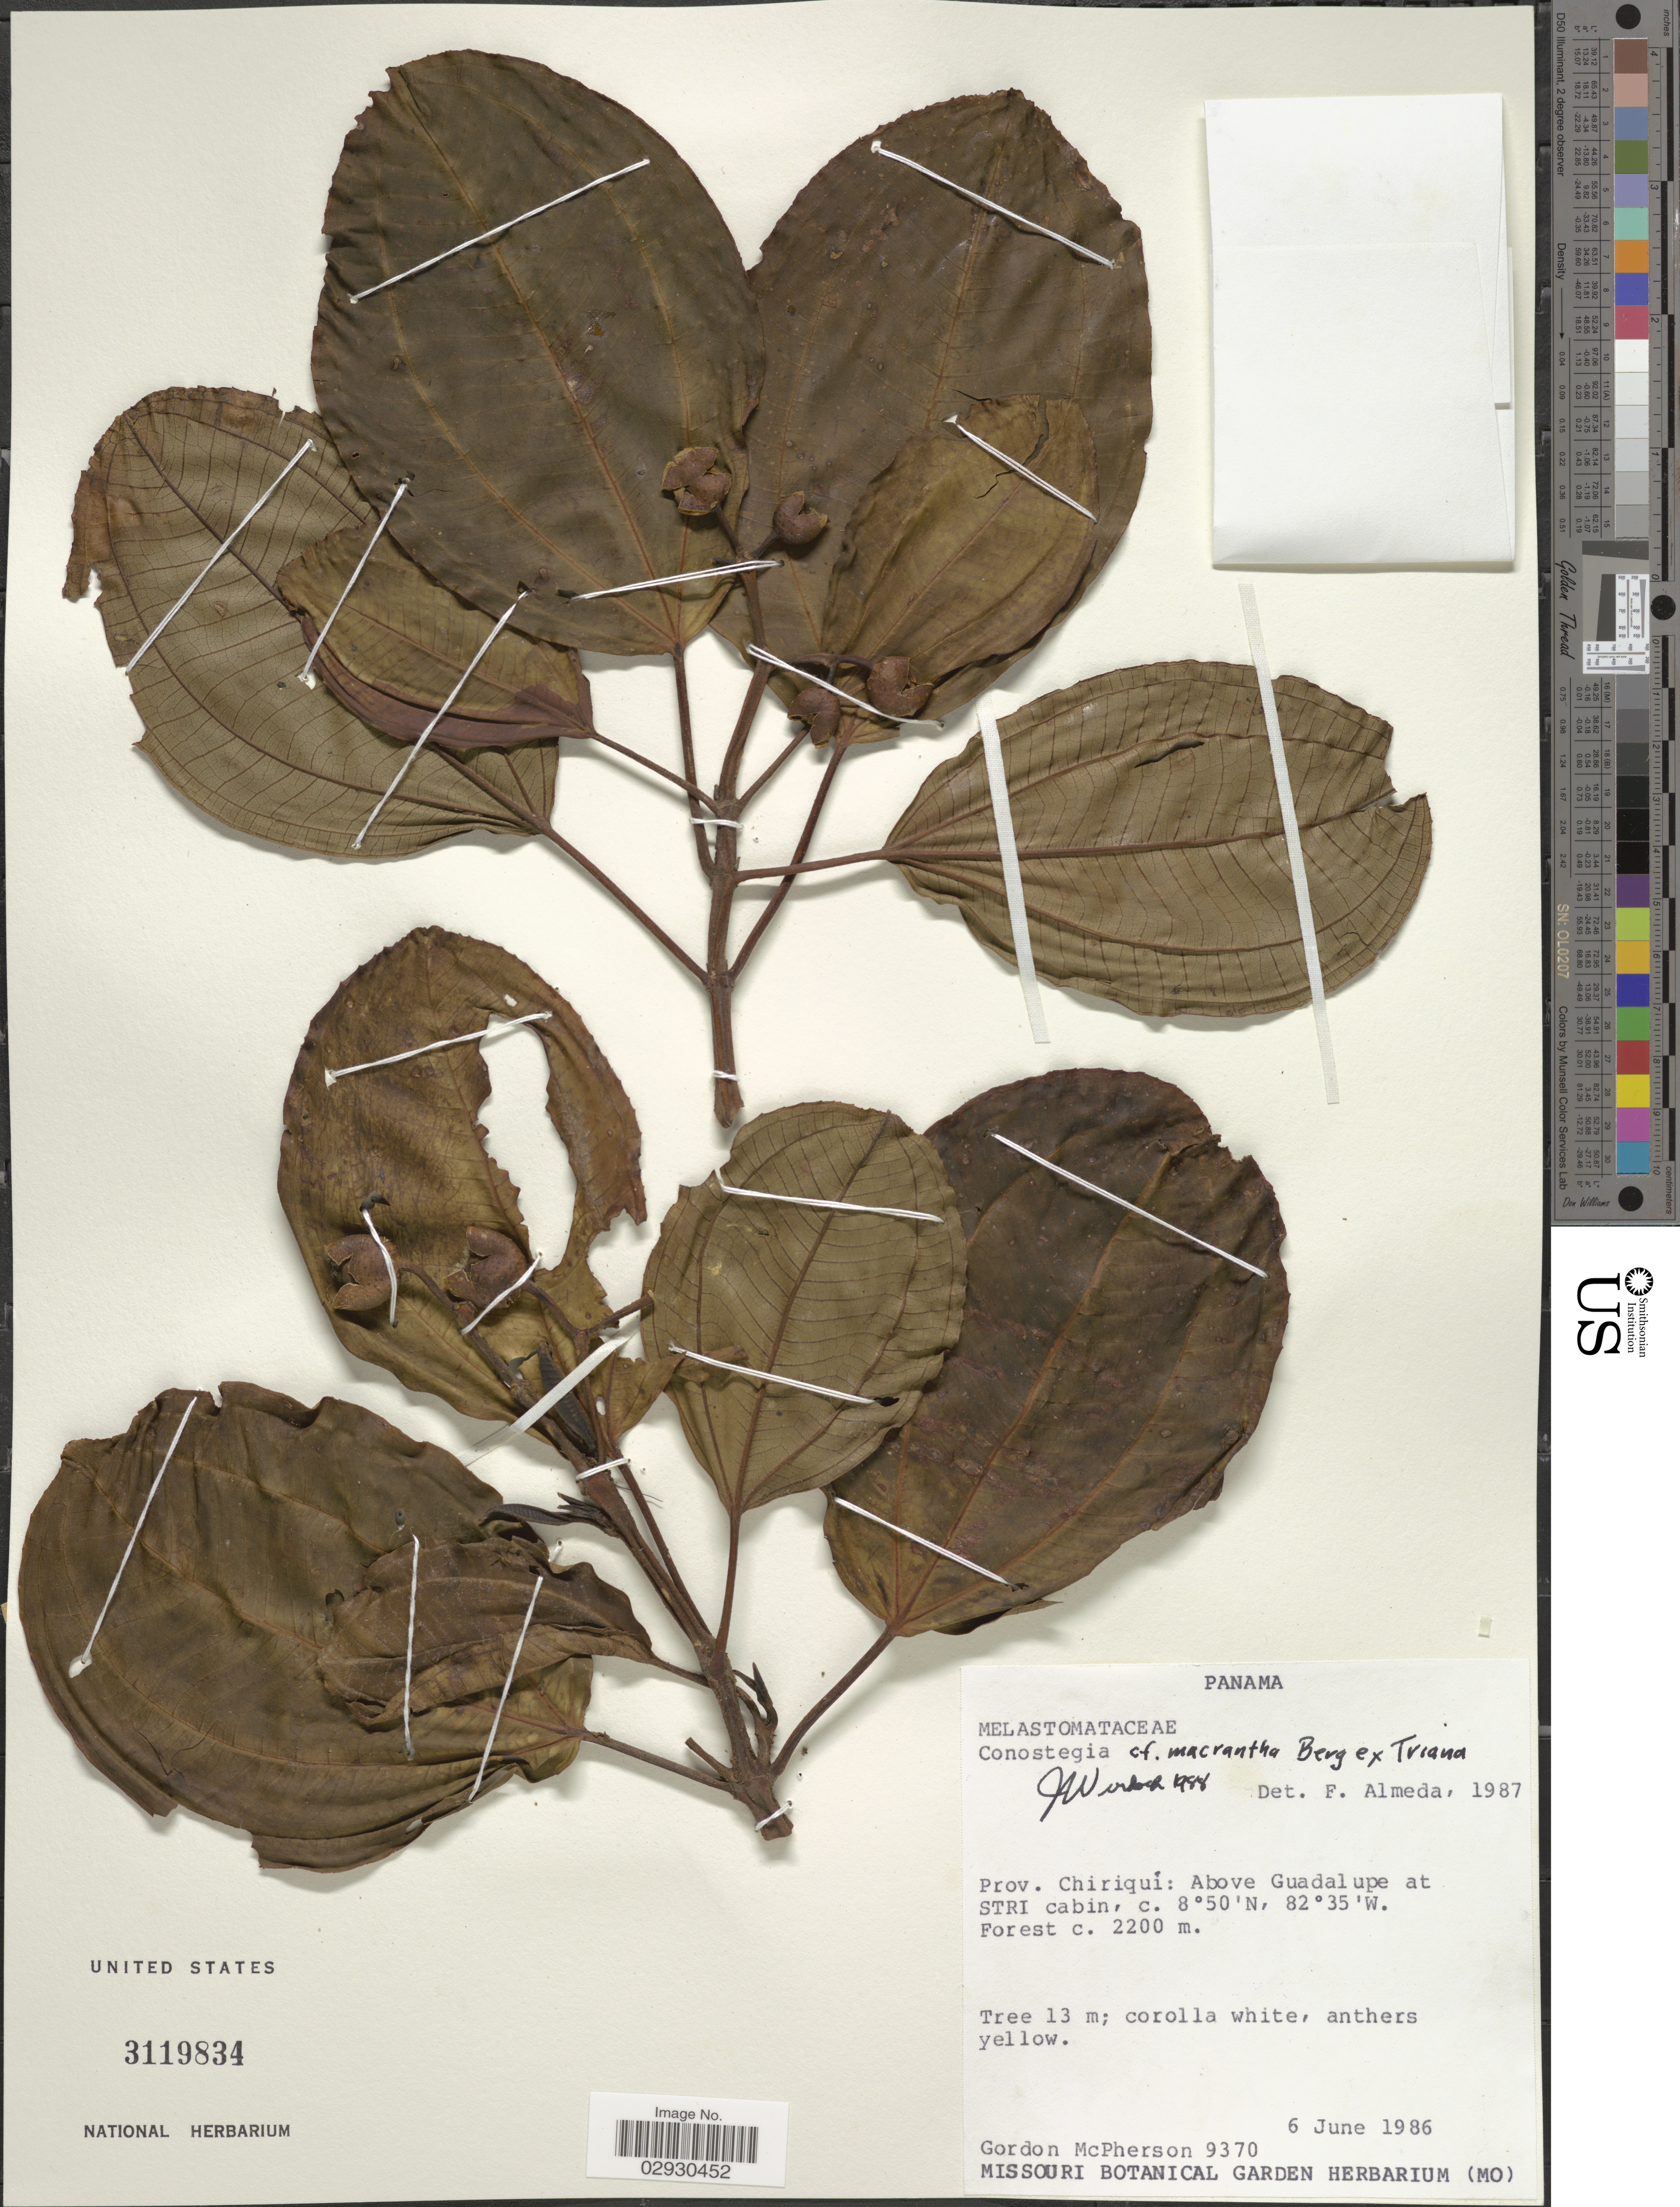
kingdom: Plantae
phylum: Tracheophyta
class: Magnoliopsida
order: Myrtales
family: Melastomataceae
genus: Conostegia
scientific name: Conostegia macrantha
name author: O. Berg ex Triana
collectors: G. McPherson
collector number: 9370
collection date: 1986-06-06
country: Panama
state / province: Chiriqui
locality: Prov. Chiriquí: Above Guadalupe at STRI cabin.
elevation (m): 2200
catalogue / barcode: US 3119834